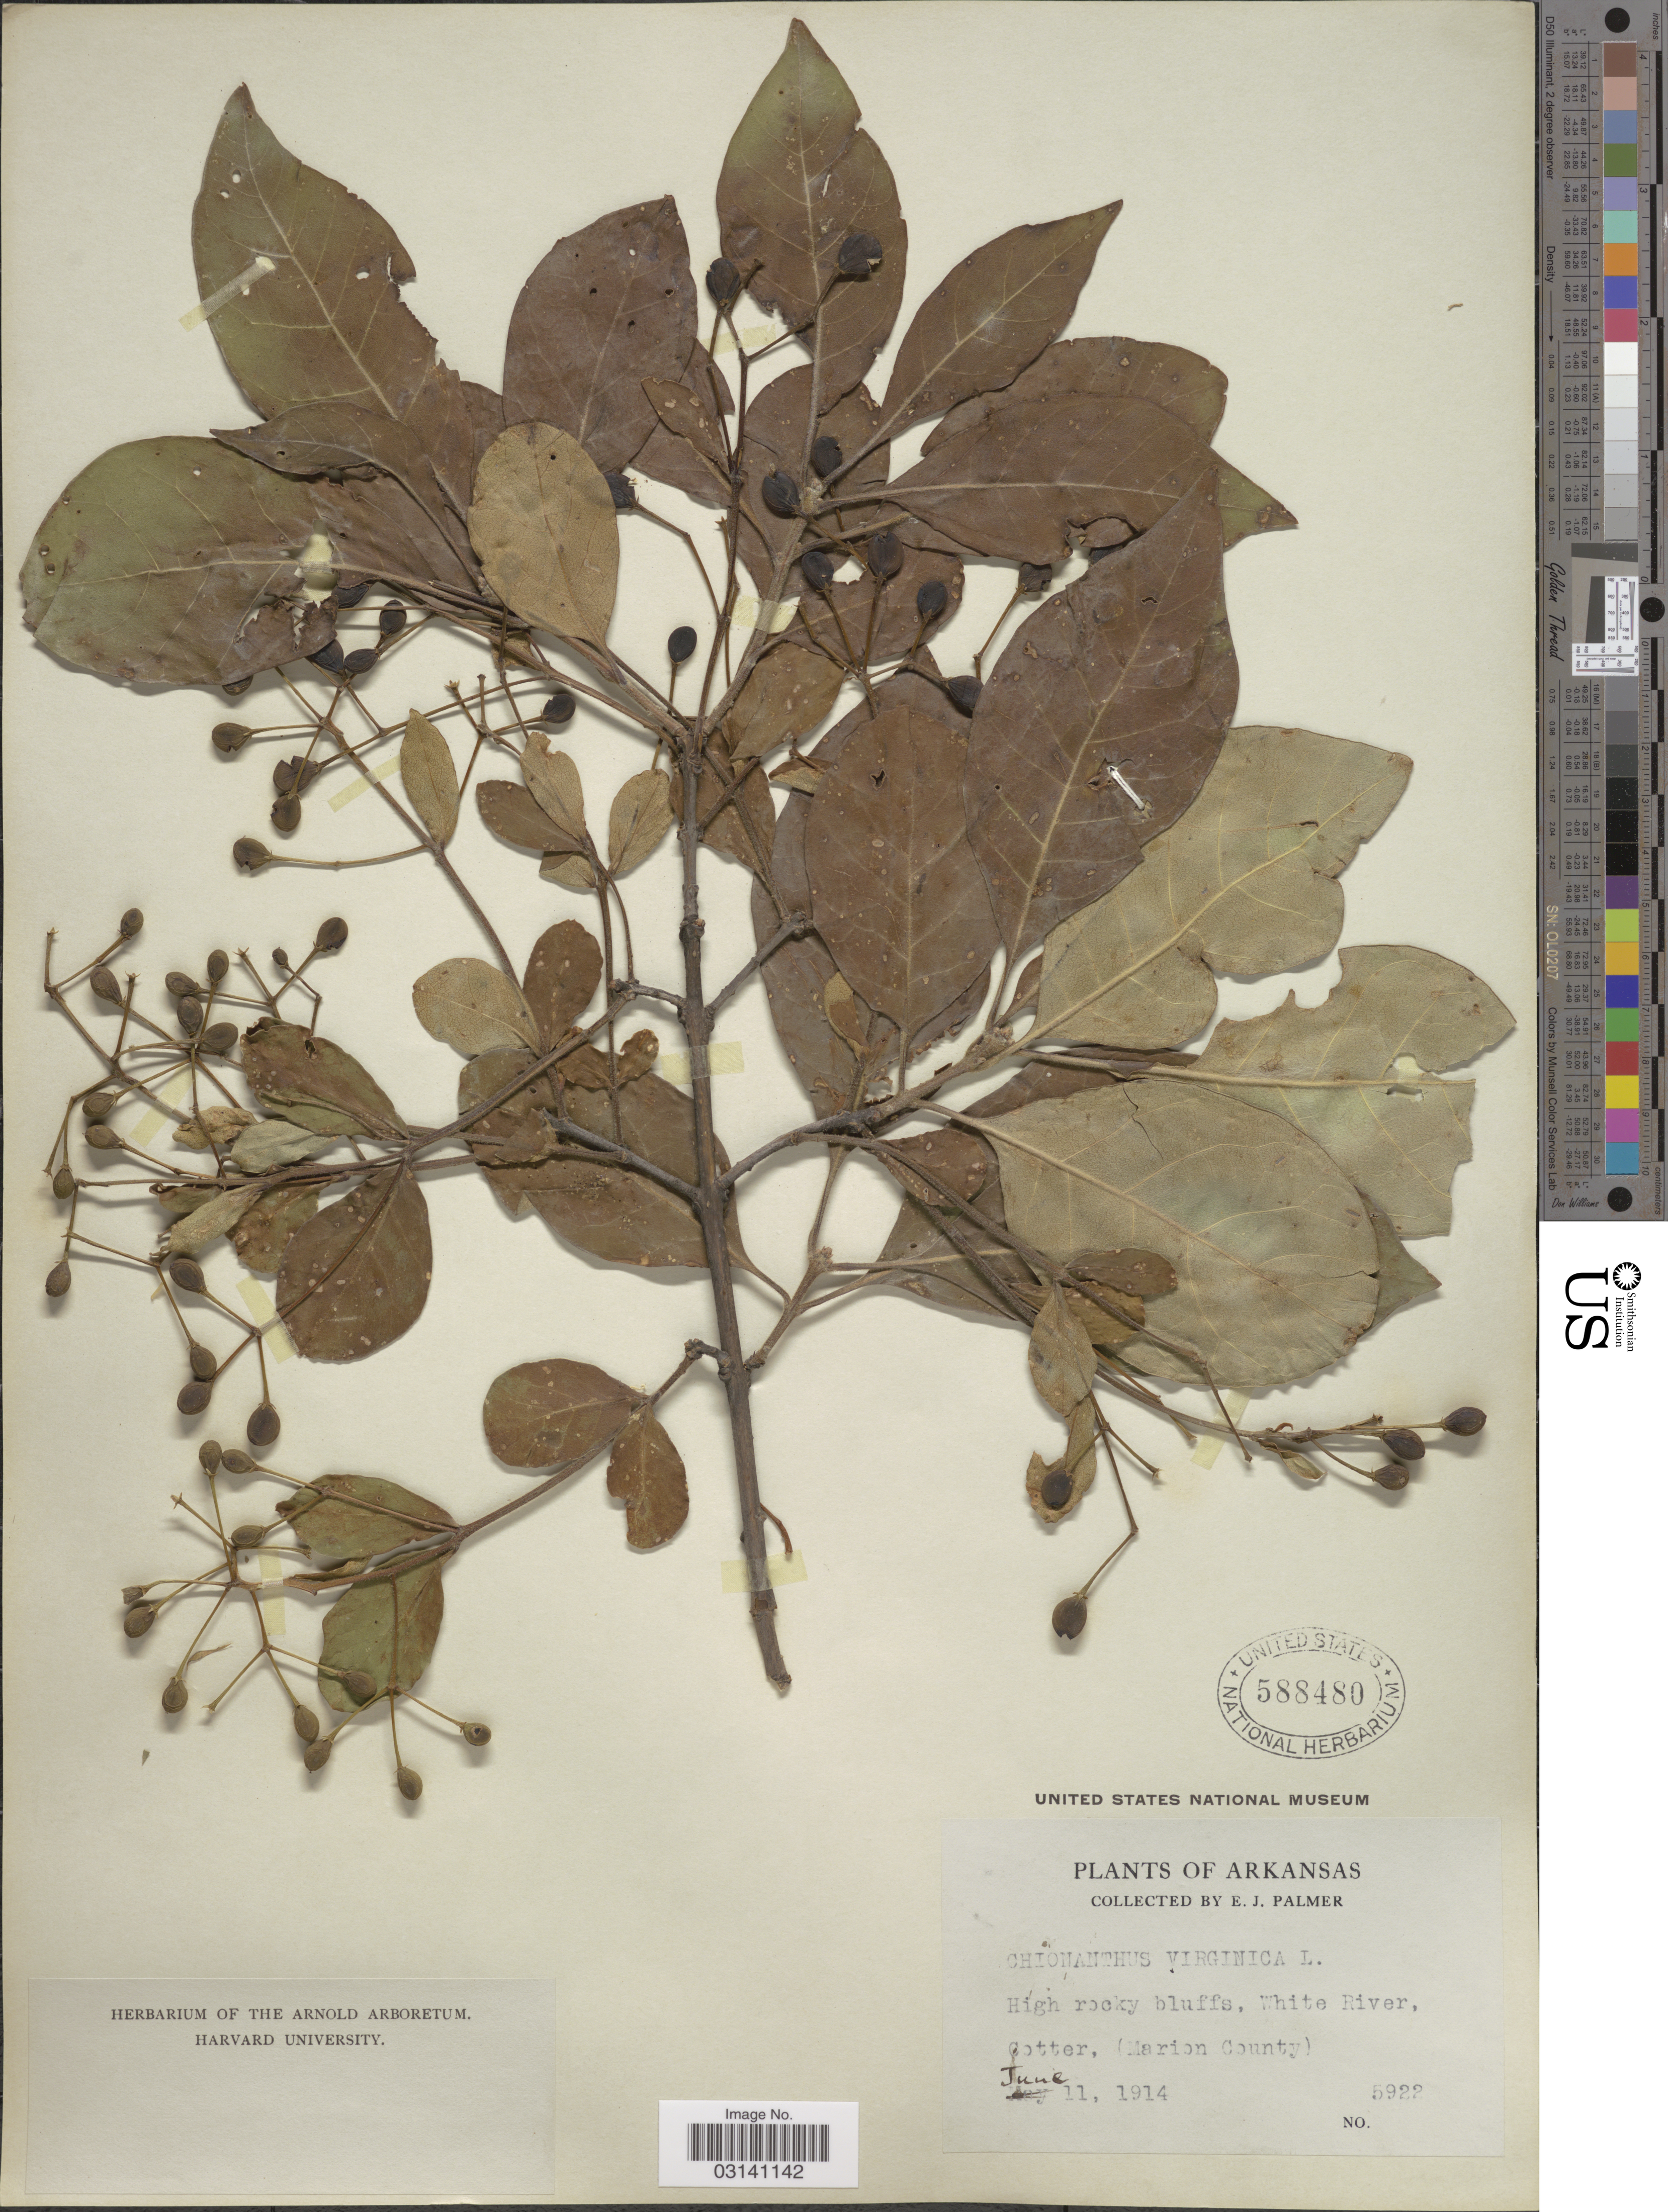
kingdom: Plantae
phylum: Tracheophyta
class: Magnoliopsida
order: Lamiales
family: Oleaceae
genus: Chionanthus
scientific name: Chionanthus virginicus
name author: L.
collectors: E. J. Palmer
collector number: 5922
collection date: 1914-06-11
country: United States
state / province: Arkansas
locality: White River, Cotter, (Marion County).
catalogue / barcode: US 588480